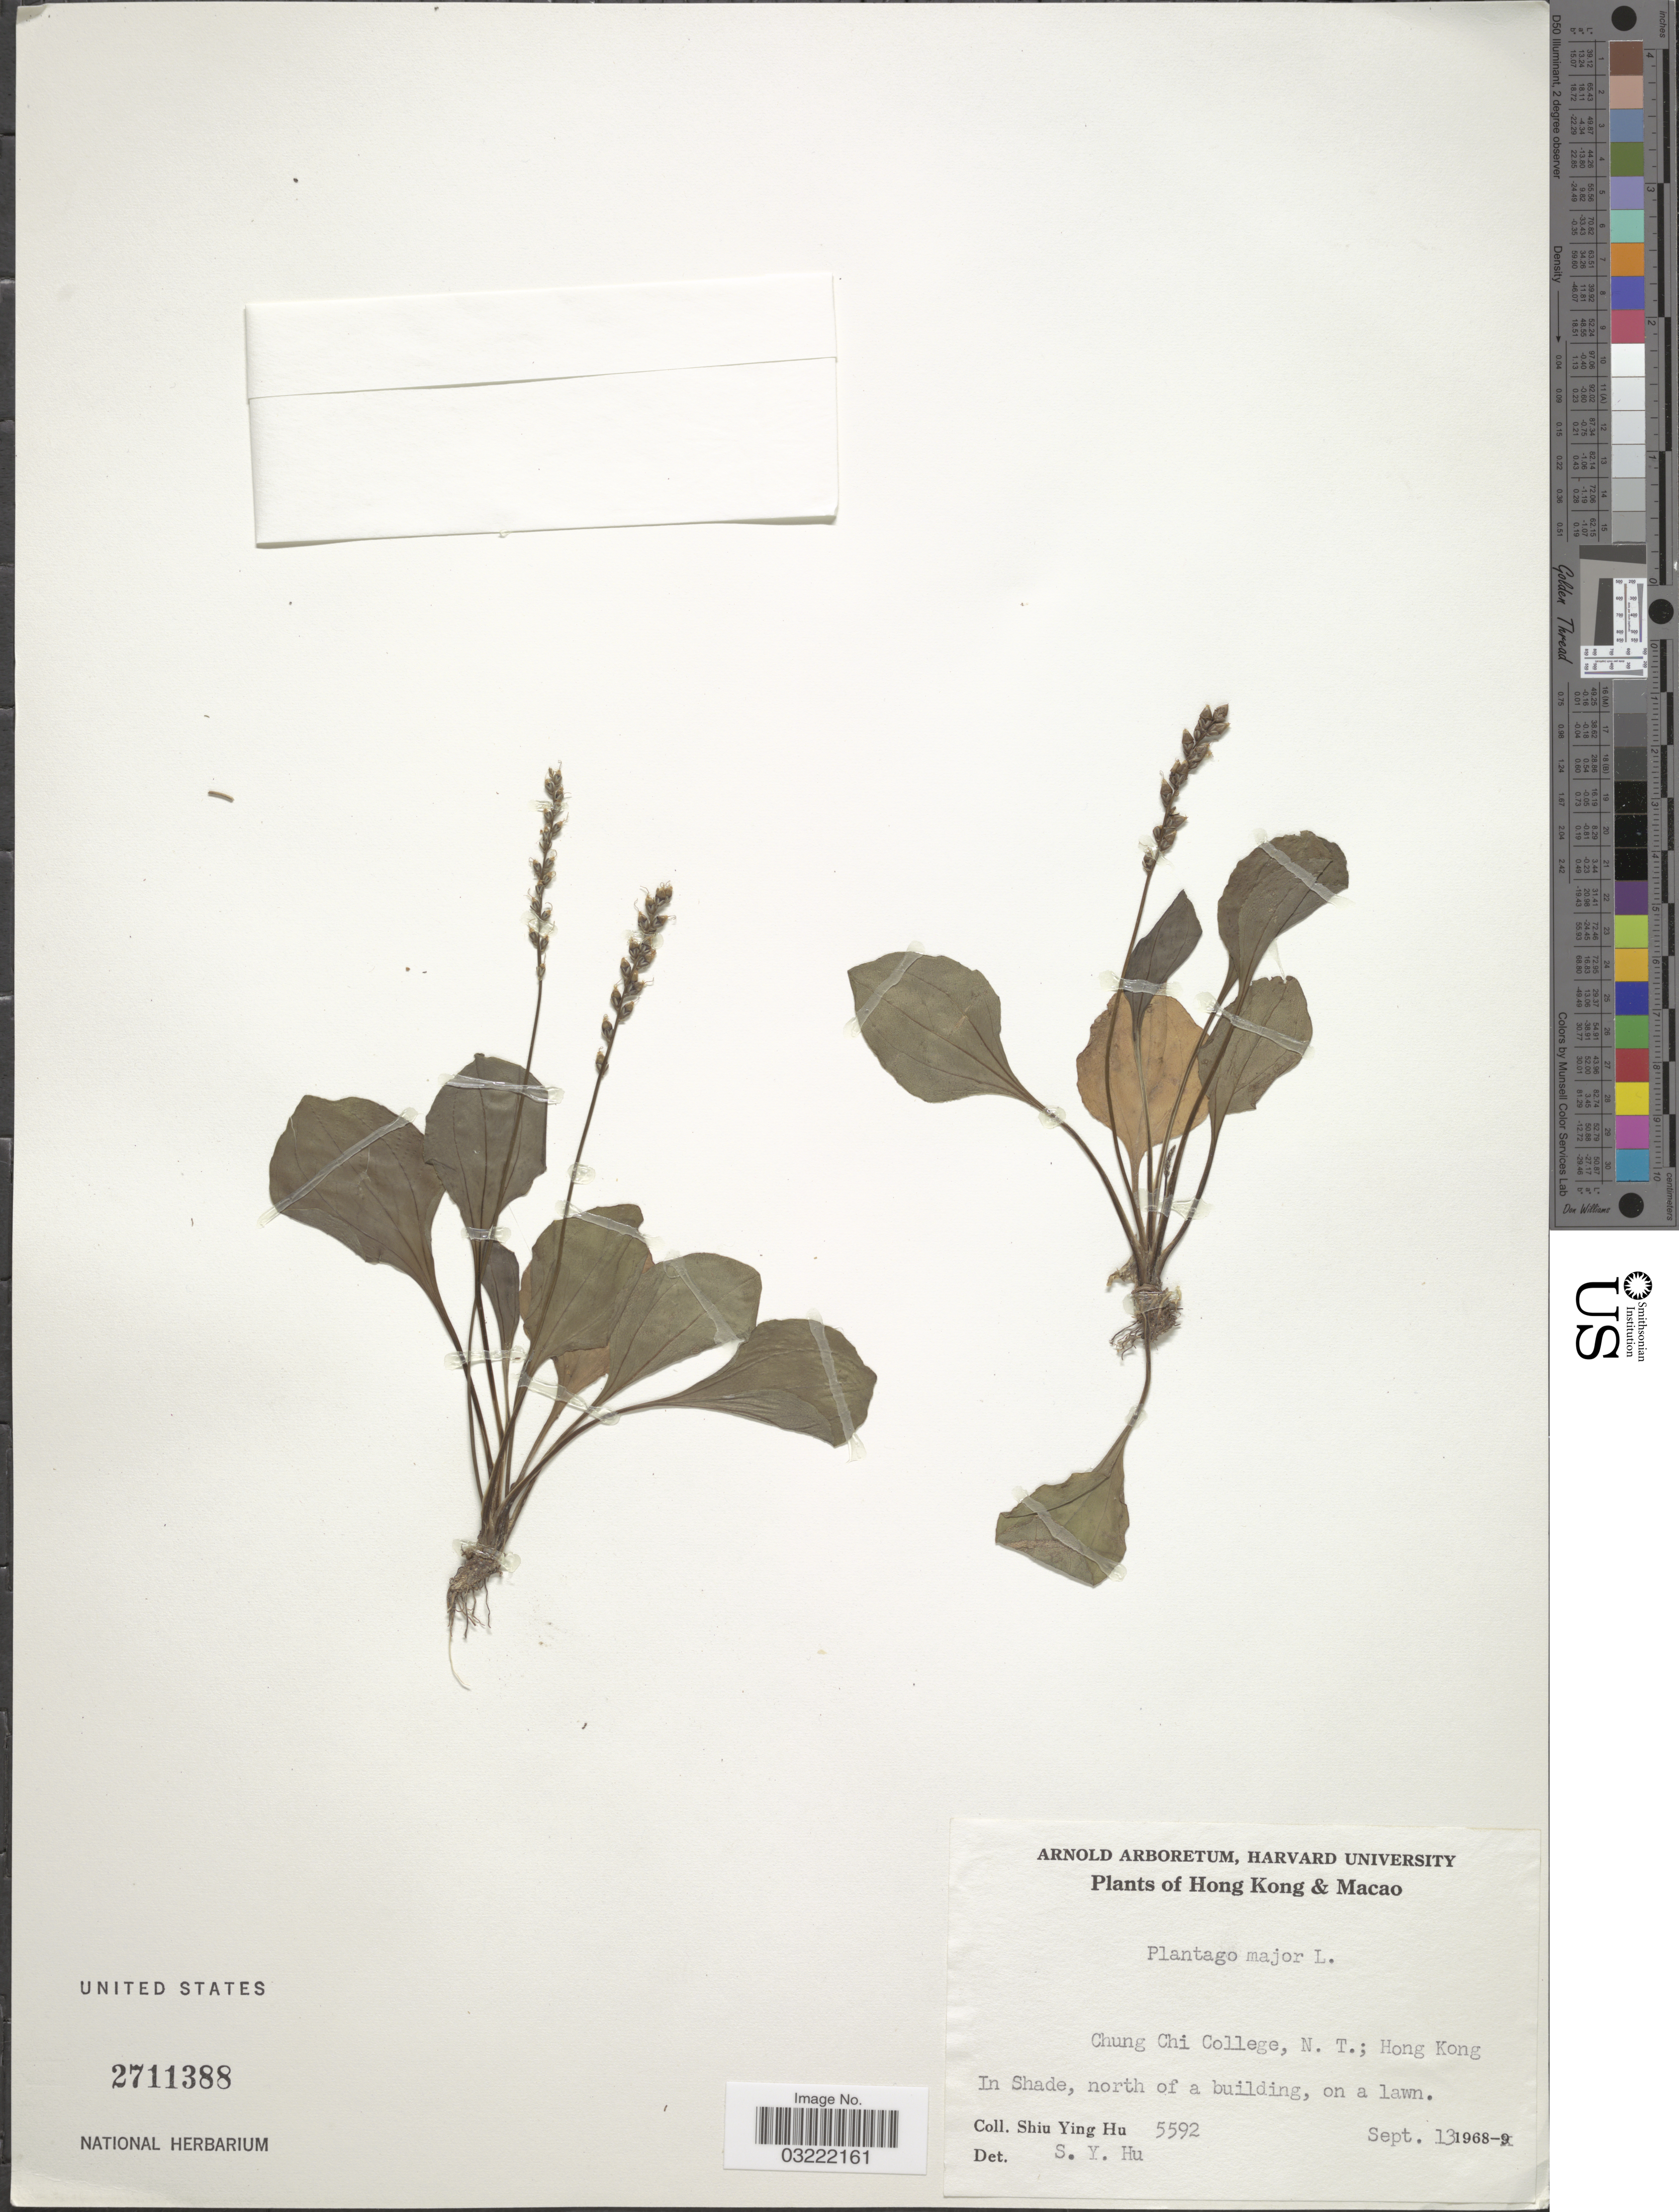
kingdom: Plantae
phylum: Tracheophyta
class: Magnoliopsida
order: Lamiales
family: Plantaginaceae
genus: Plantago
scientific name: Plantago major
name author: L.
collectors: S. Y. Hu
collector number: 5592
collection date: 1968-09-13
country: China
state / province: Hong Kong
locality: Chung Chi College, N. T.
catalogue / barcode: US 2711388